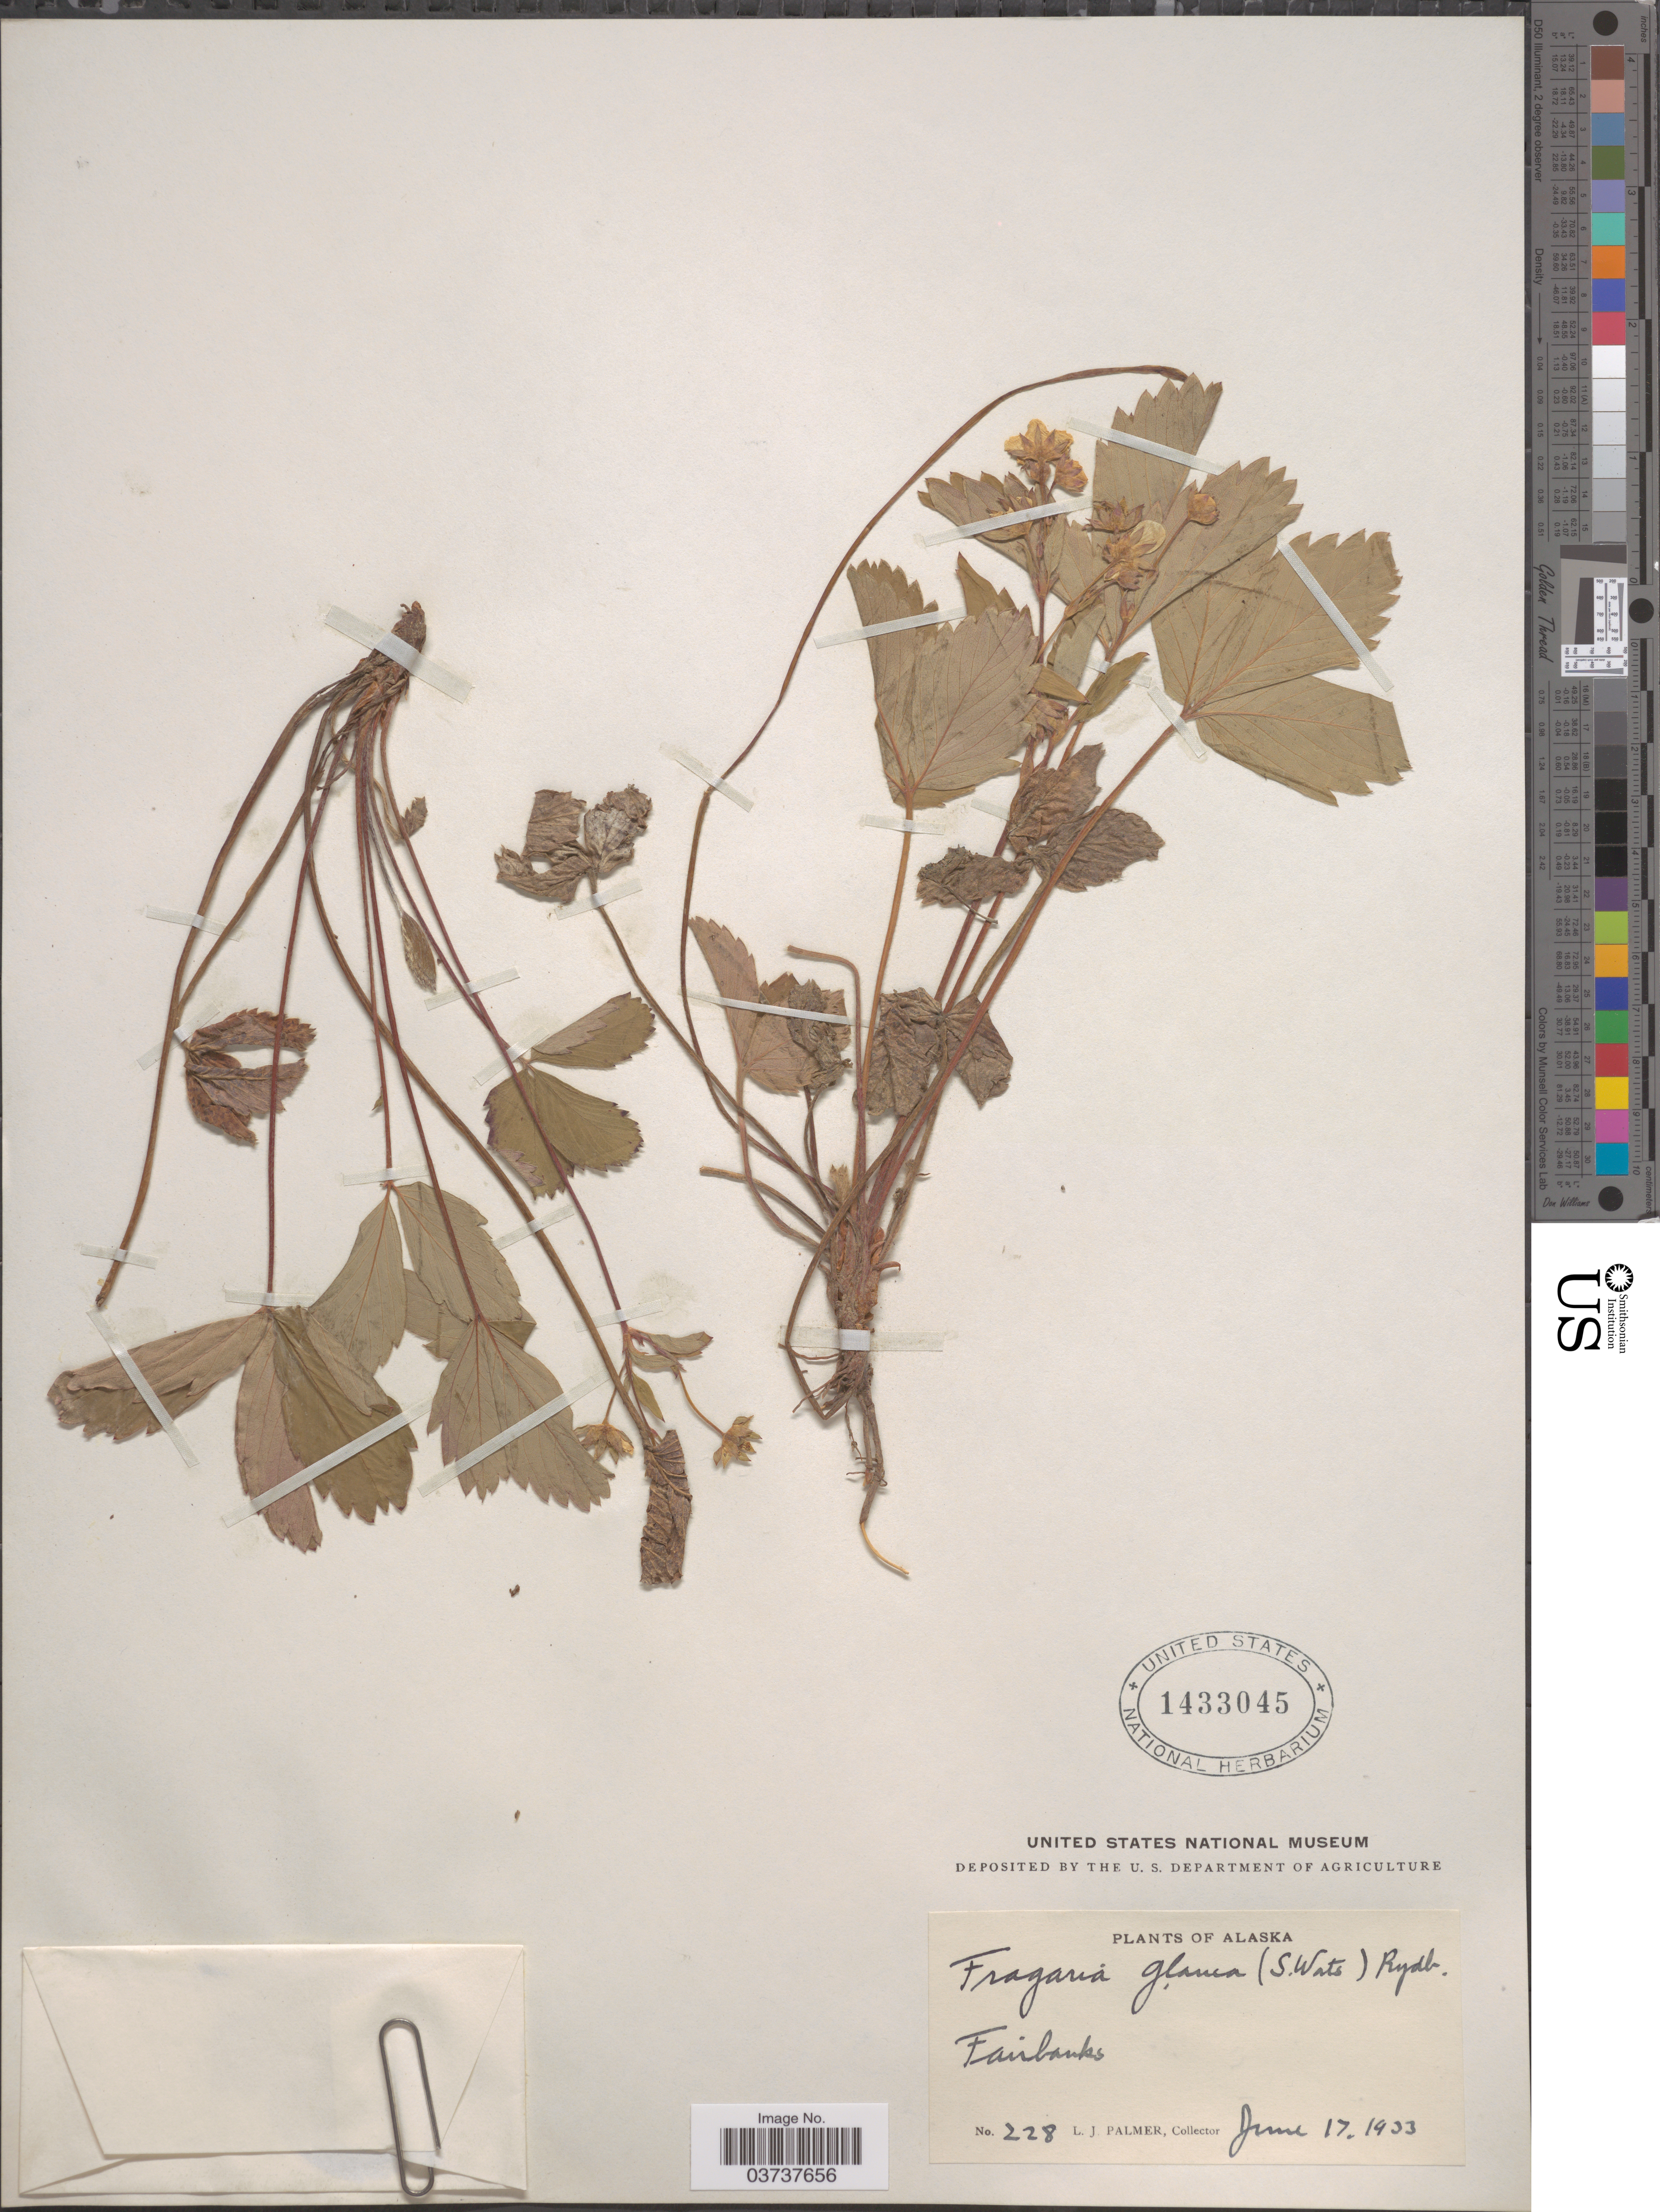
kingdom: Plantae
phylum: Tracheophyta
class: Magnoliopsida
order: Rosales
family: Rosaceae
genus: Fragaria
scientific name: Fragaria virginiana subsp. glauca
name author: (S. Watson) Staudt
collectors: L. J. Palmer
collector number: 228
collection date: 1933-06-17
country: United States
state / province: Alaska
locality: Fairbanks.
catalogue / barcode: US 1433045